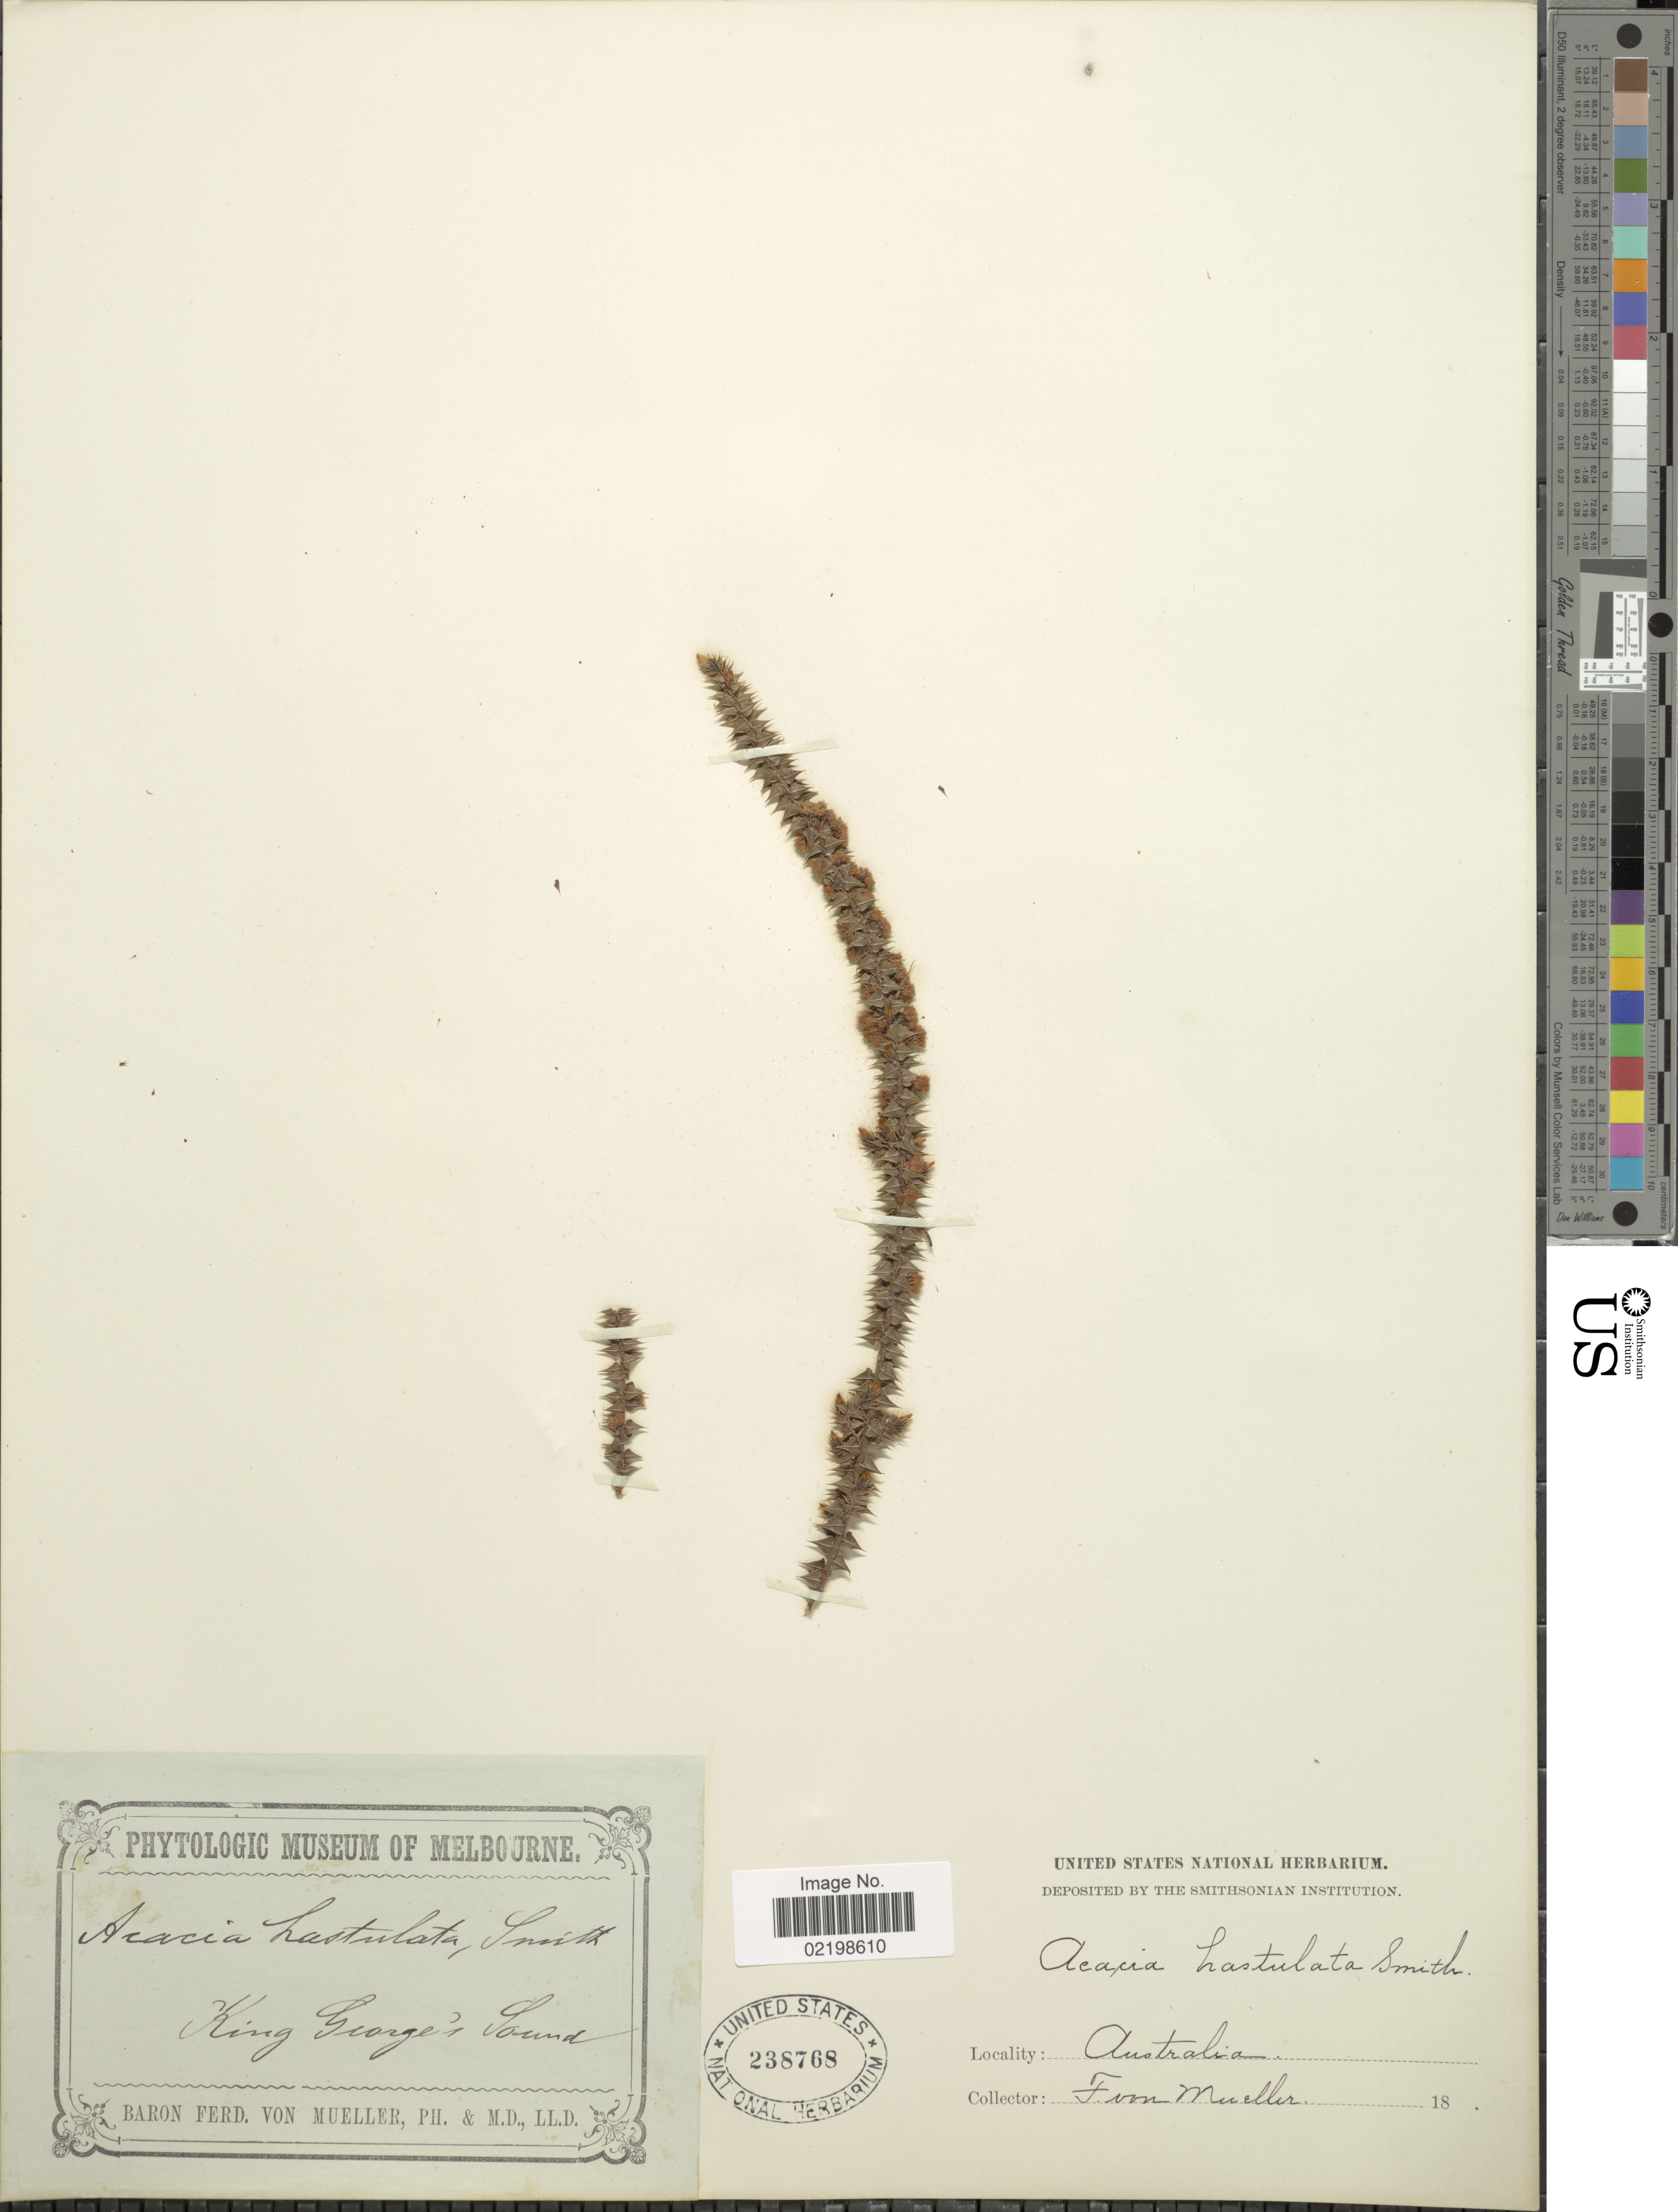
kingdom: Plantae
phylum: Tracheophyta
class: Magnoliopsida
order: Fabales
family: Fabaceae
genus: Acacia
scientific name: Acacia hastulata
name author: Sm.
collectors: F. Mueller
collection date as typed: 18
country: Australia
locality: King George's Sound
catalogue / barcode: US 238768